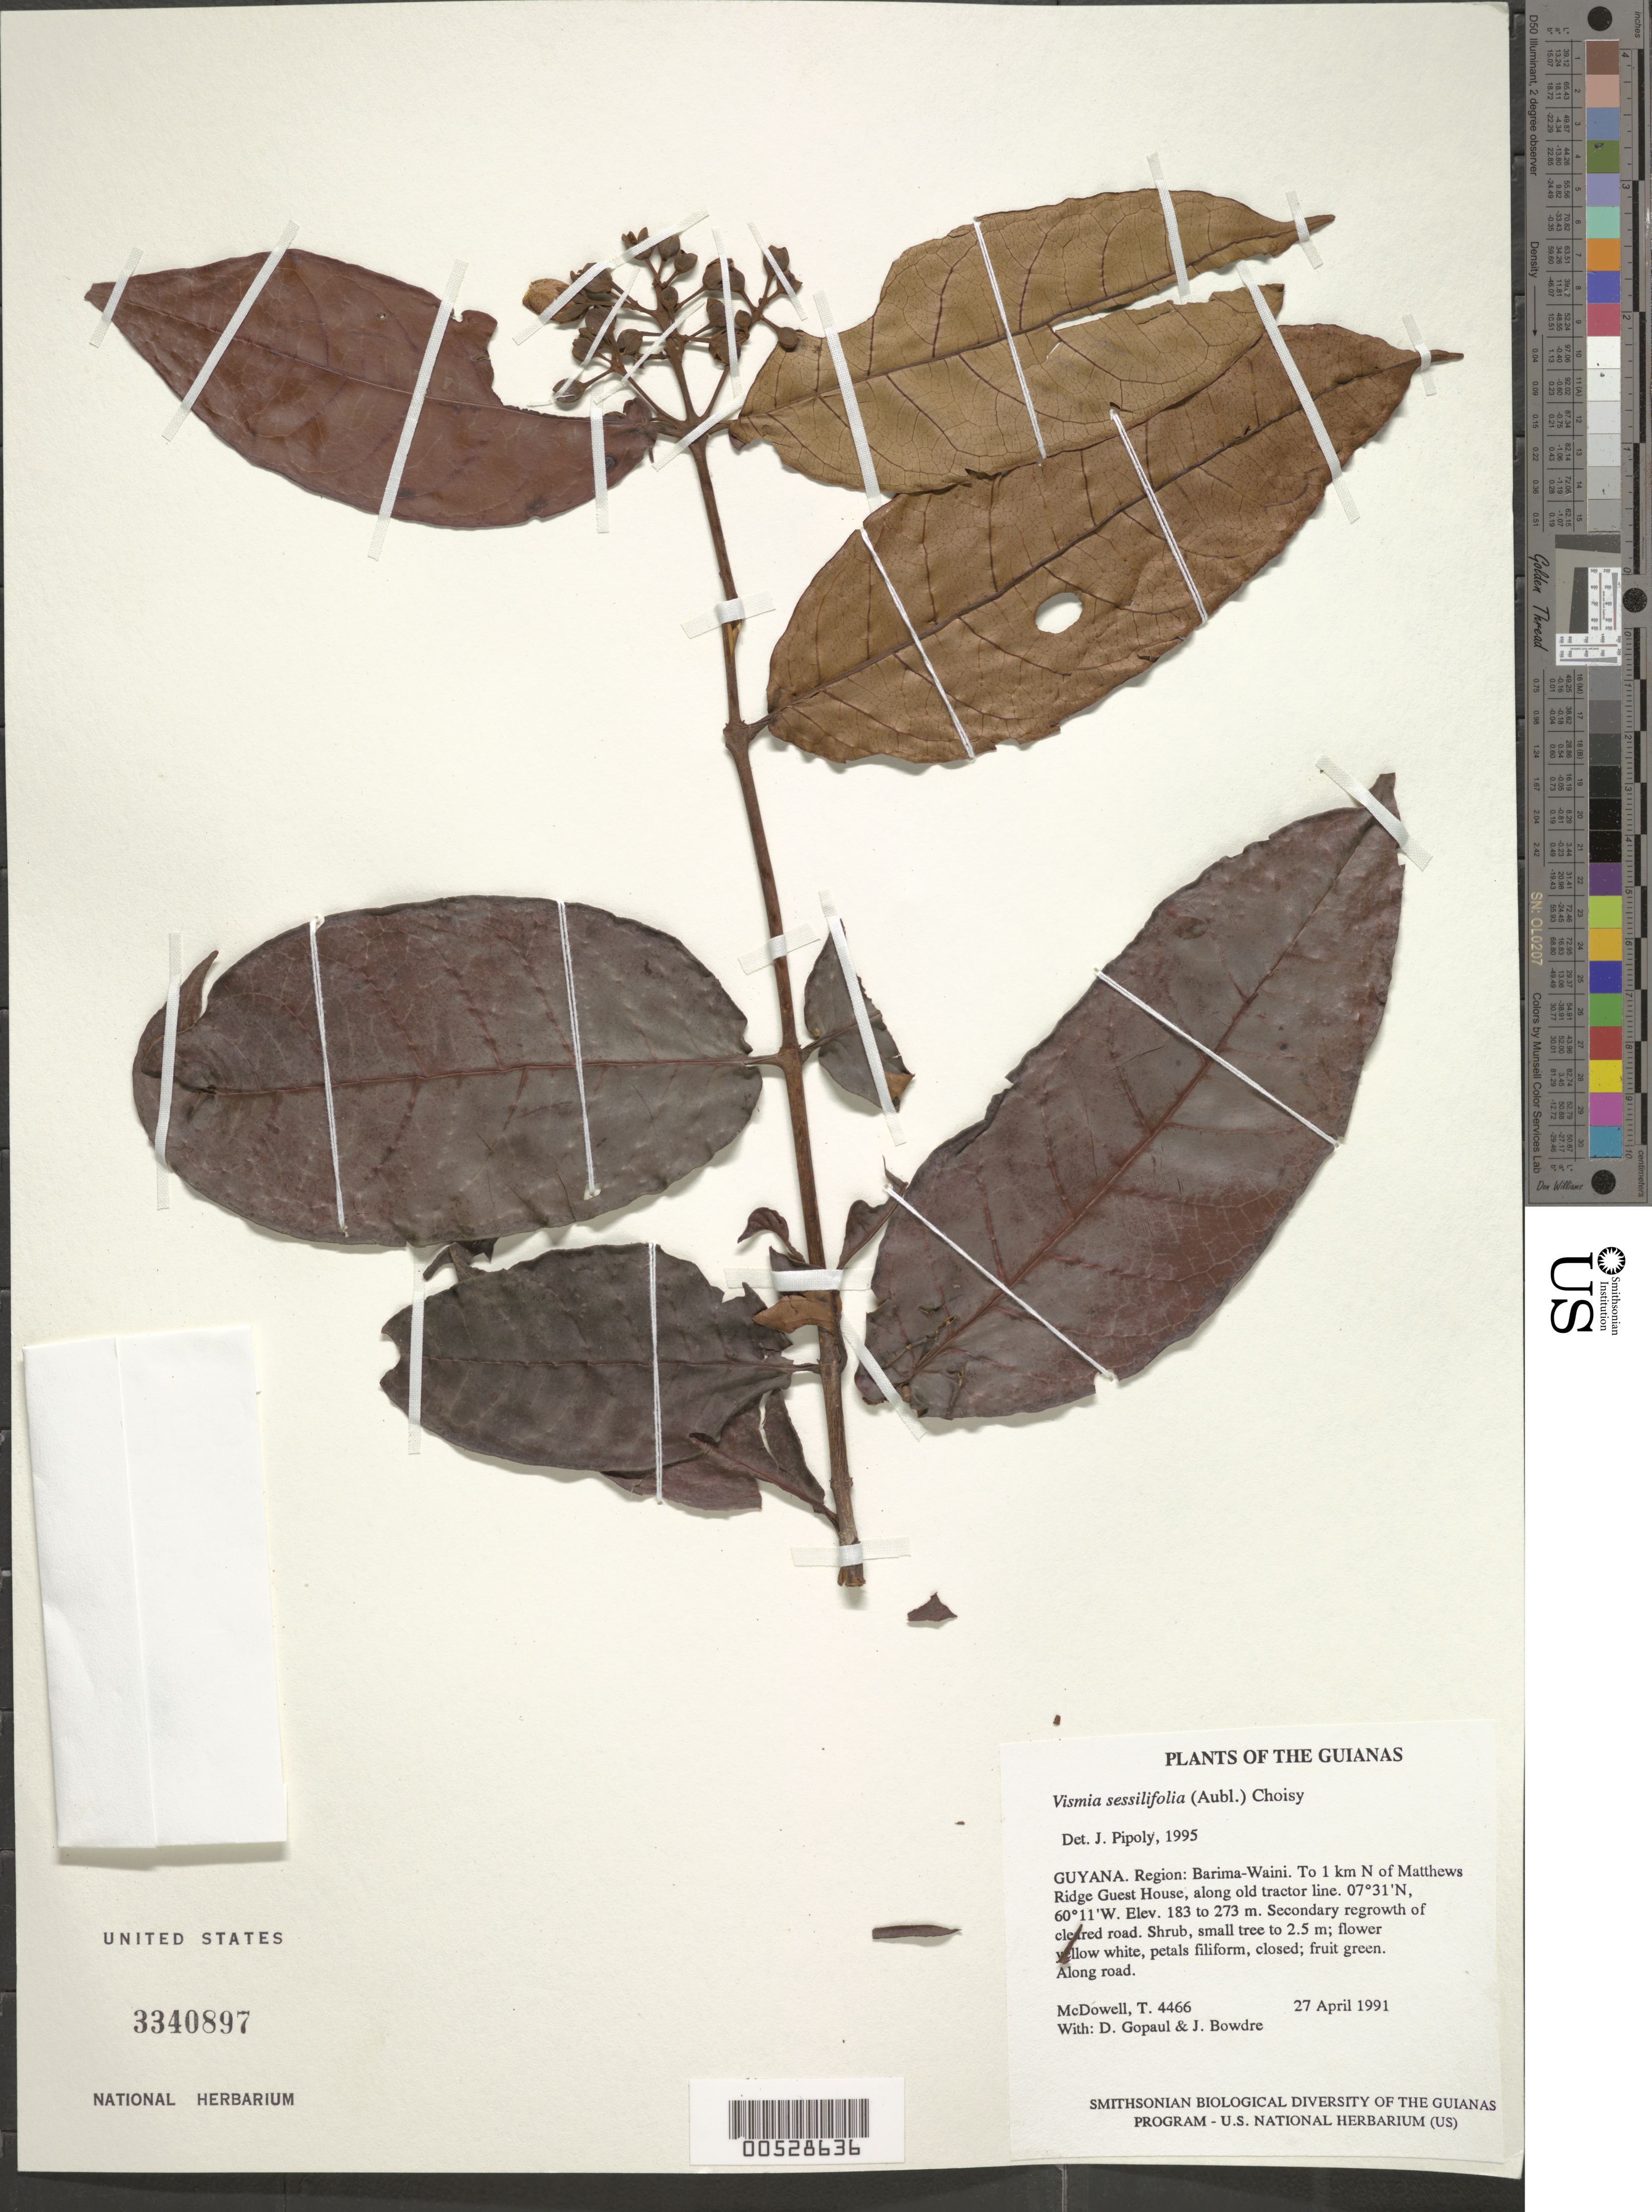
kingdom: Plantae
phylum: Tracheophyta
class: Magnoliopsida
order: Malpighiales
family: Hypericaceae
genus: Vismia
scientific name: Vismia sessilifolia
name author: (Aubl.) Choisy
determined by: Pipoly, J. J., III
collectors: T. McDowell, D. Gopaul & J. Bowdre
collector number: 4466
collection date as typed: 27 April 1991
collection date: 1991-04-27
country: Guyana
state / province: Barima-Waini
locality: To 1 km N of Matthews Ridge Guest House, along old tractor line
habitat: Secondary regrowth of cleared road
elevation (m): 183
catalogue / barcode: US 3340897